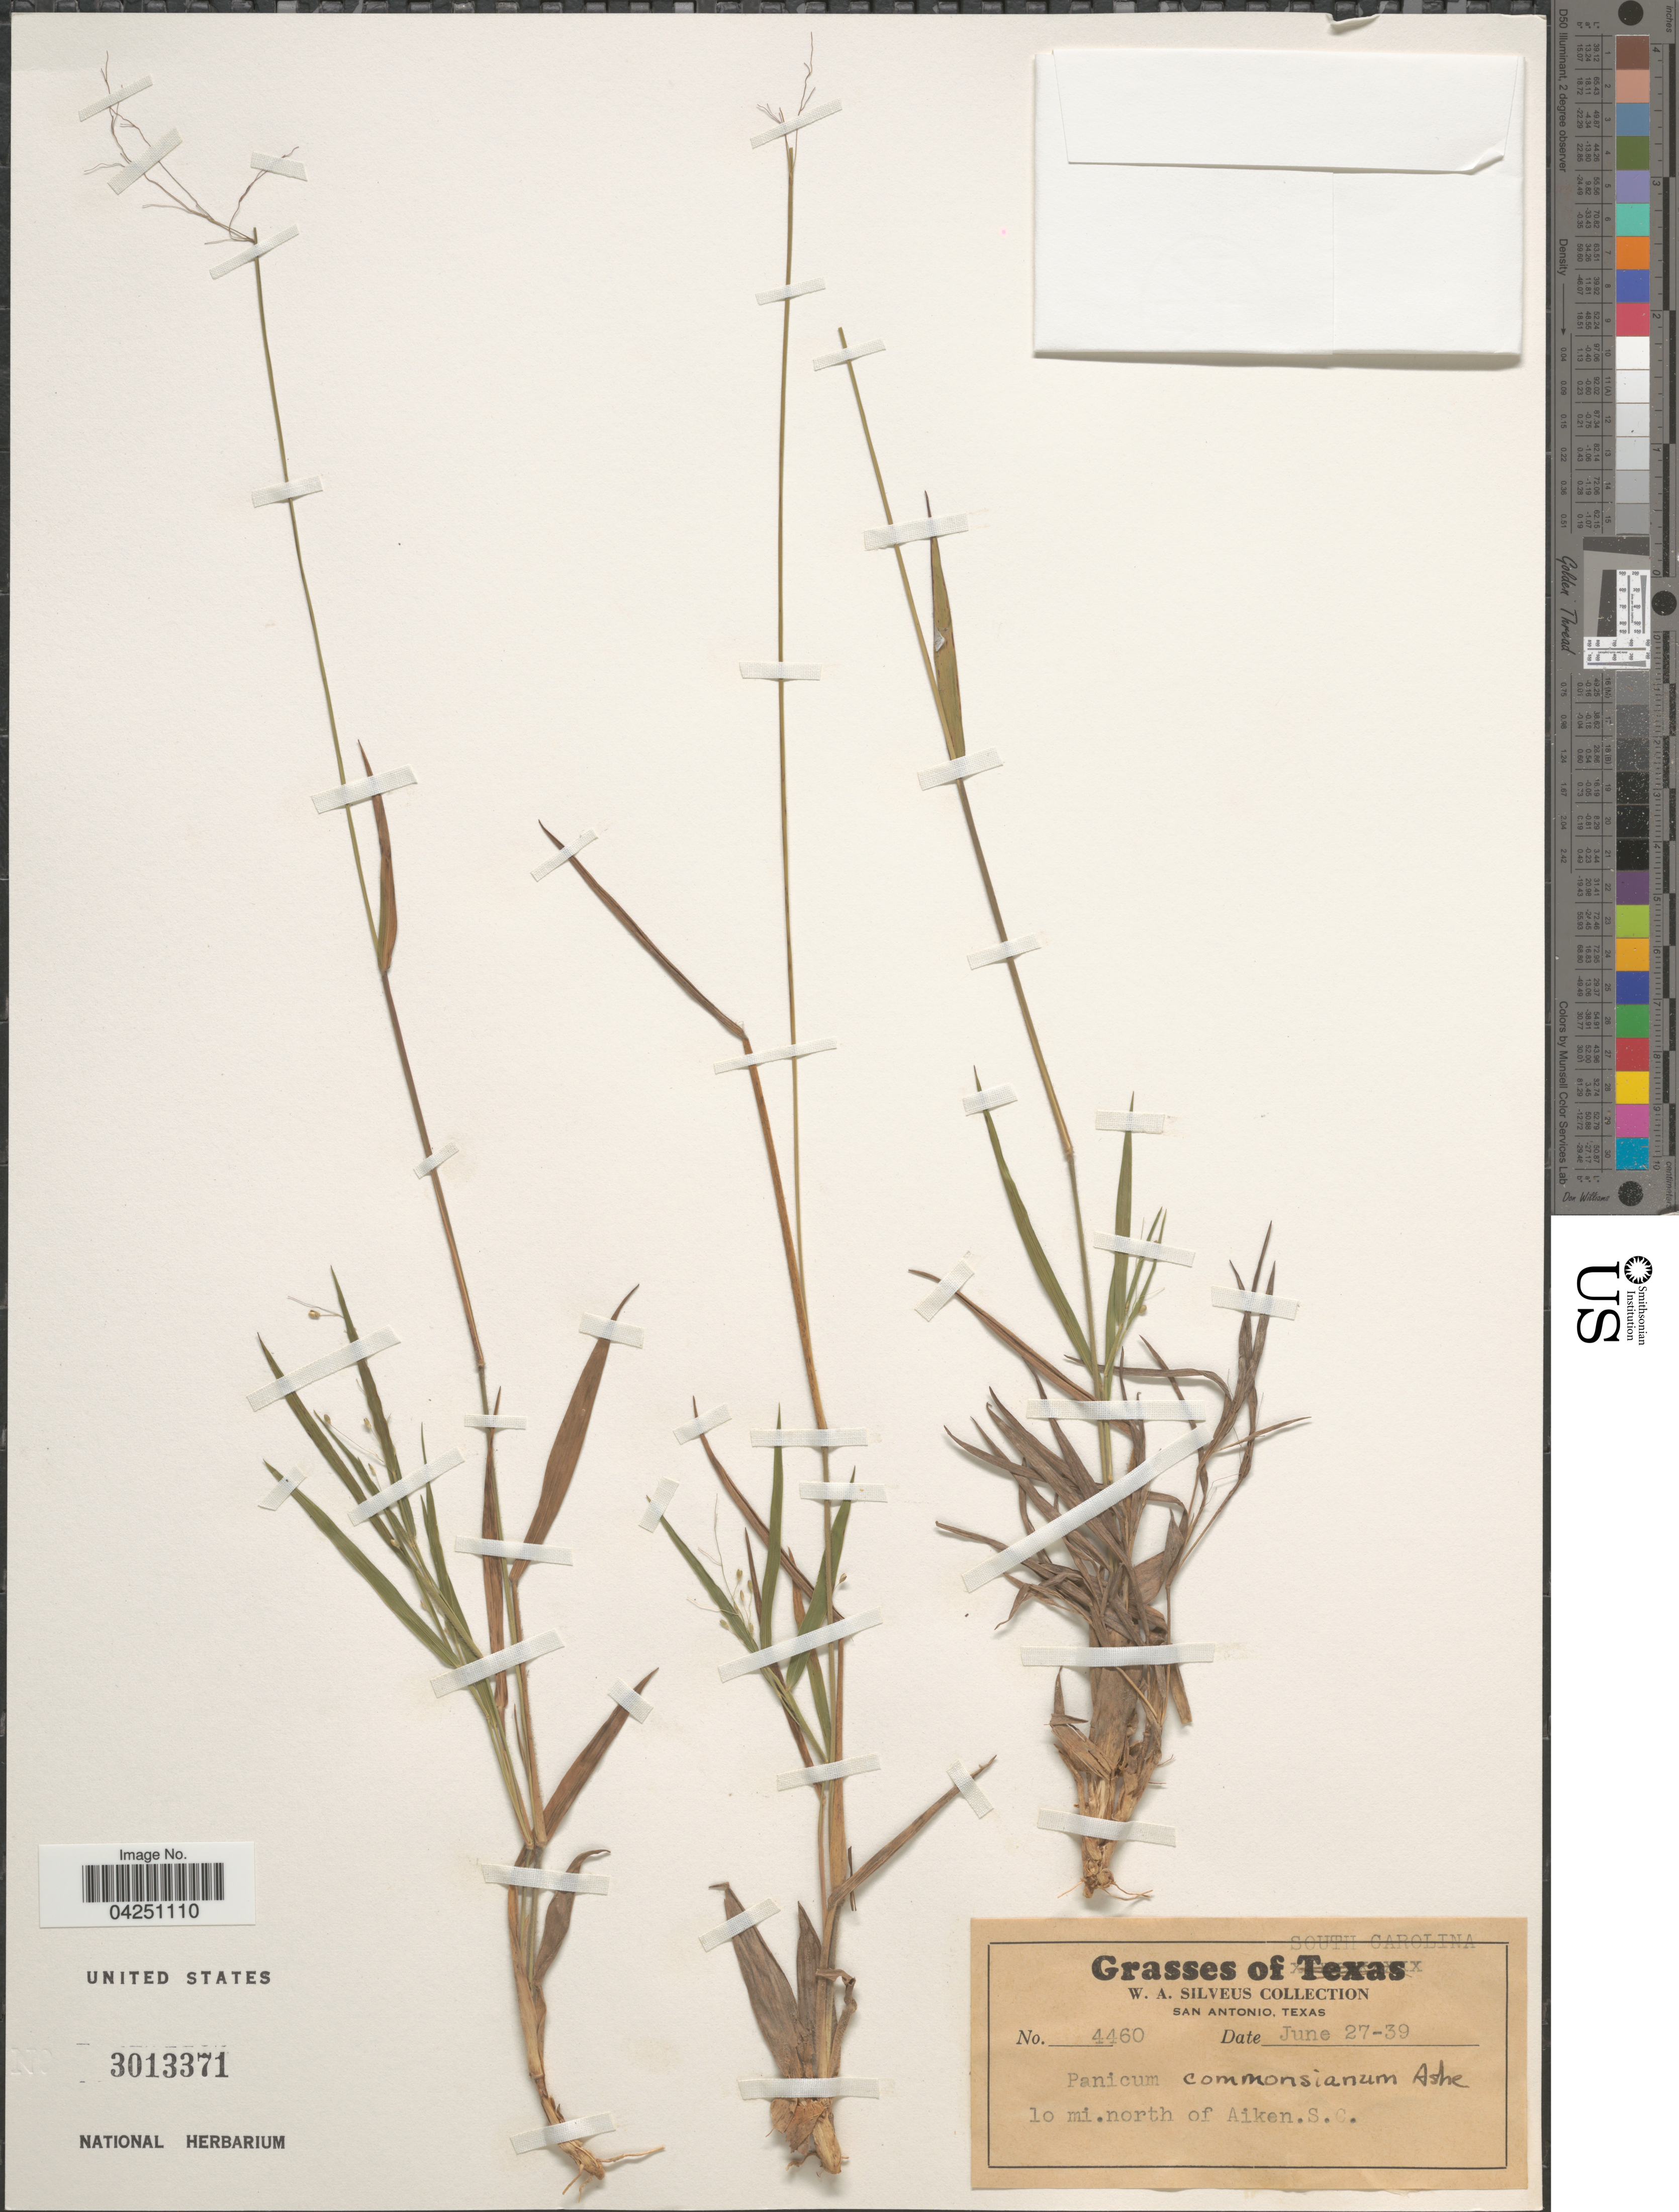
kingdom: Plantae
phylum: Tracheophyta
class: Liliopsida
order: Poales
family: Poaceae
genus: Dichanthelium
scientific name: Dichanthelium acuminatum var. acuminatum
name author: (Sw.) Gould & C.A. Clark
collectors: W. Silveus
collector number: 4460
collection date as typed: Transcribed d/m/y: 27/6/39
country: United States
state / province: South Carolina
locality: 10 mi.north of Aiken.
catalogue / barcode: US 3013371